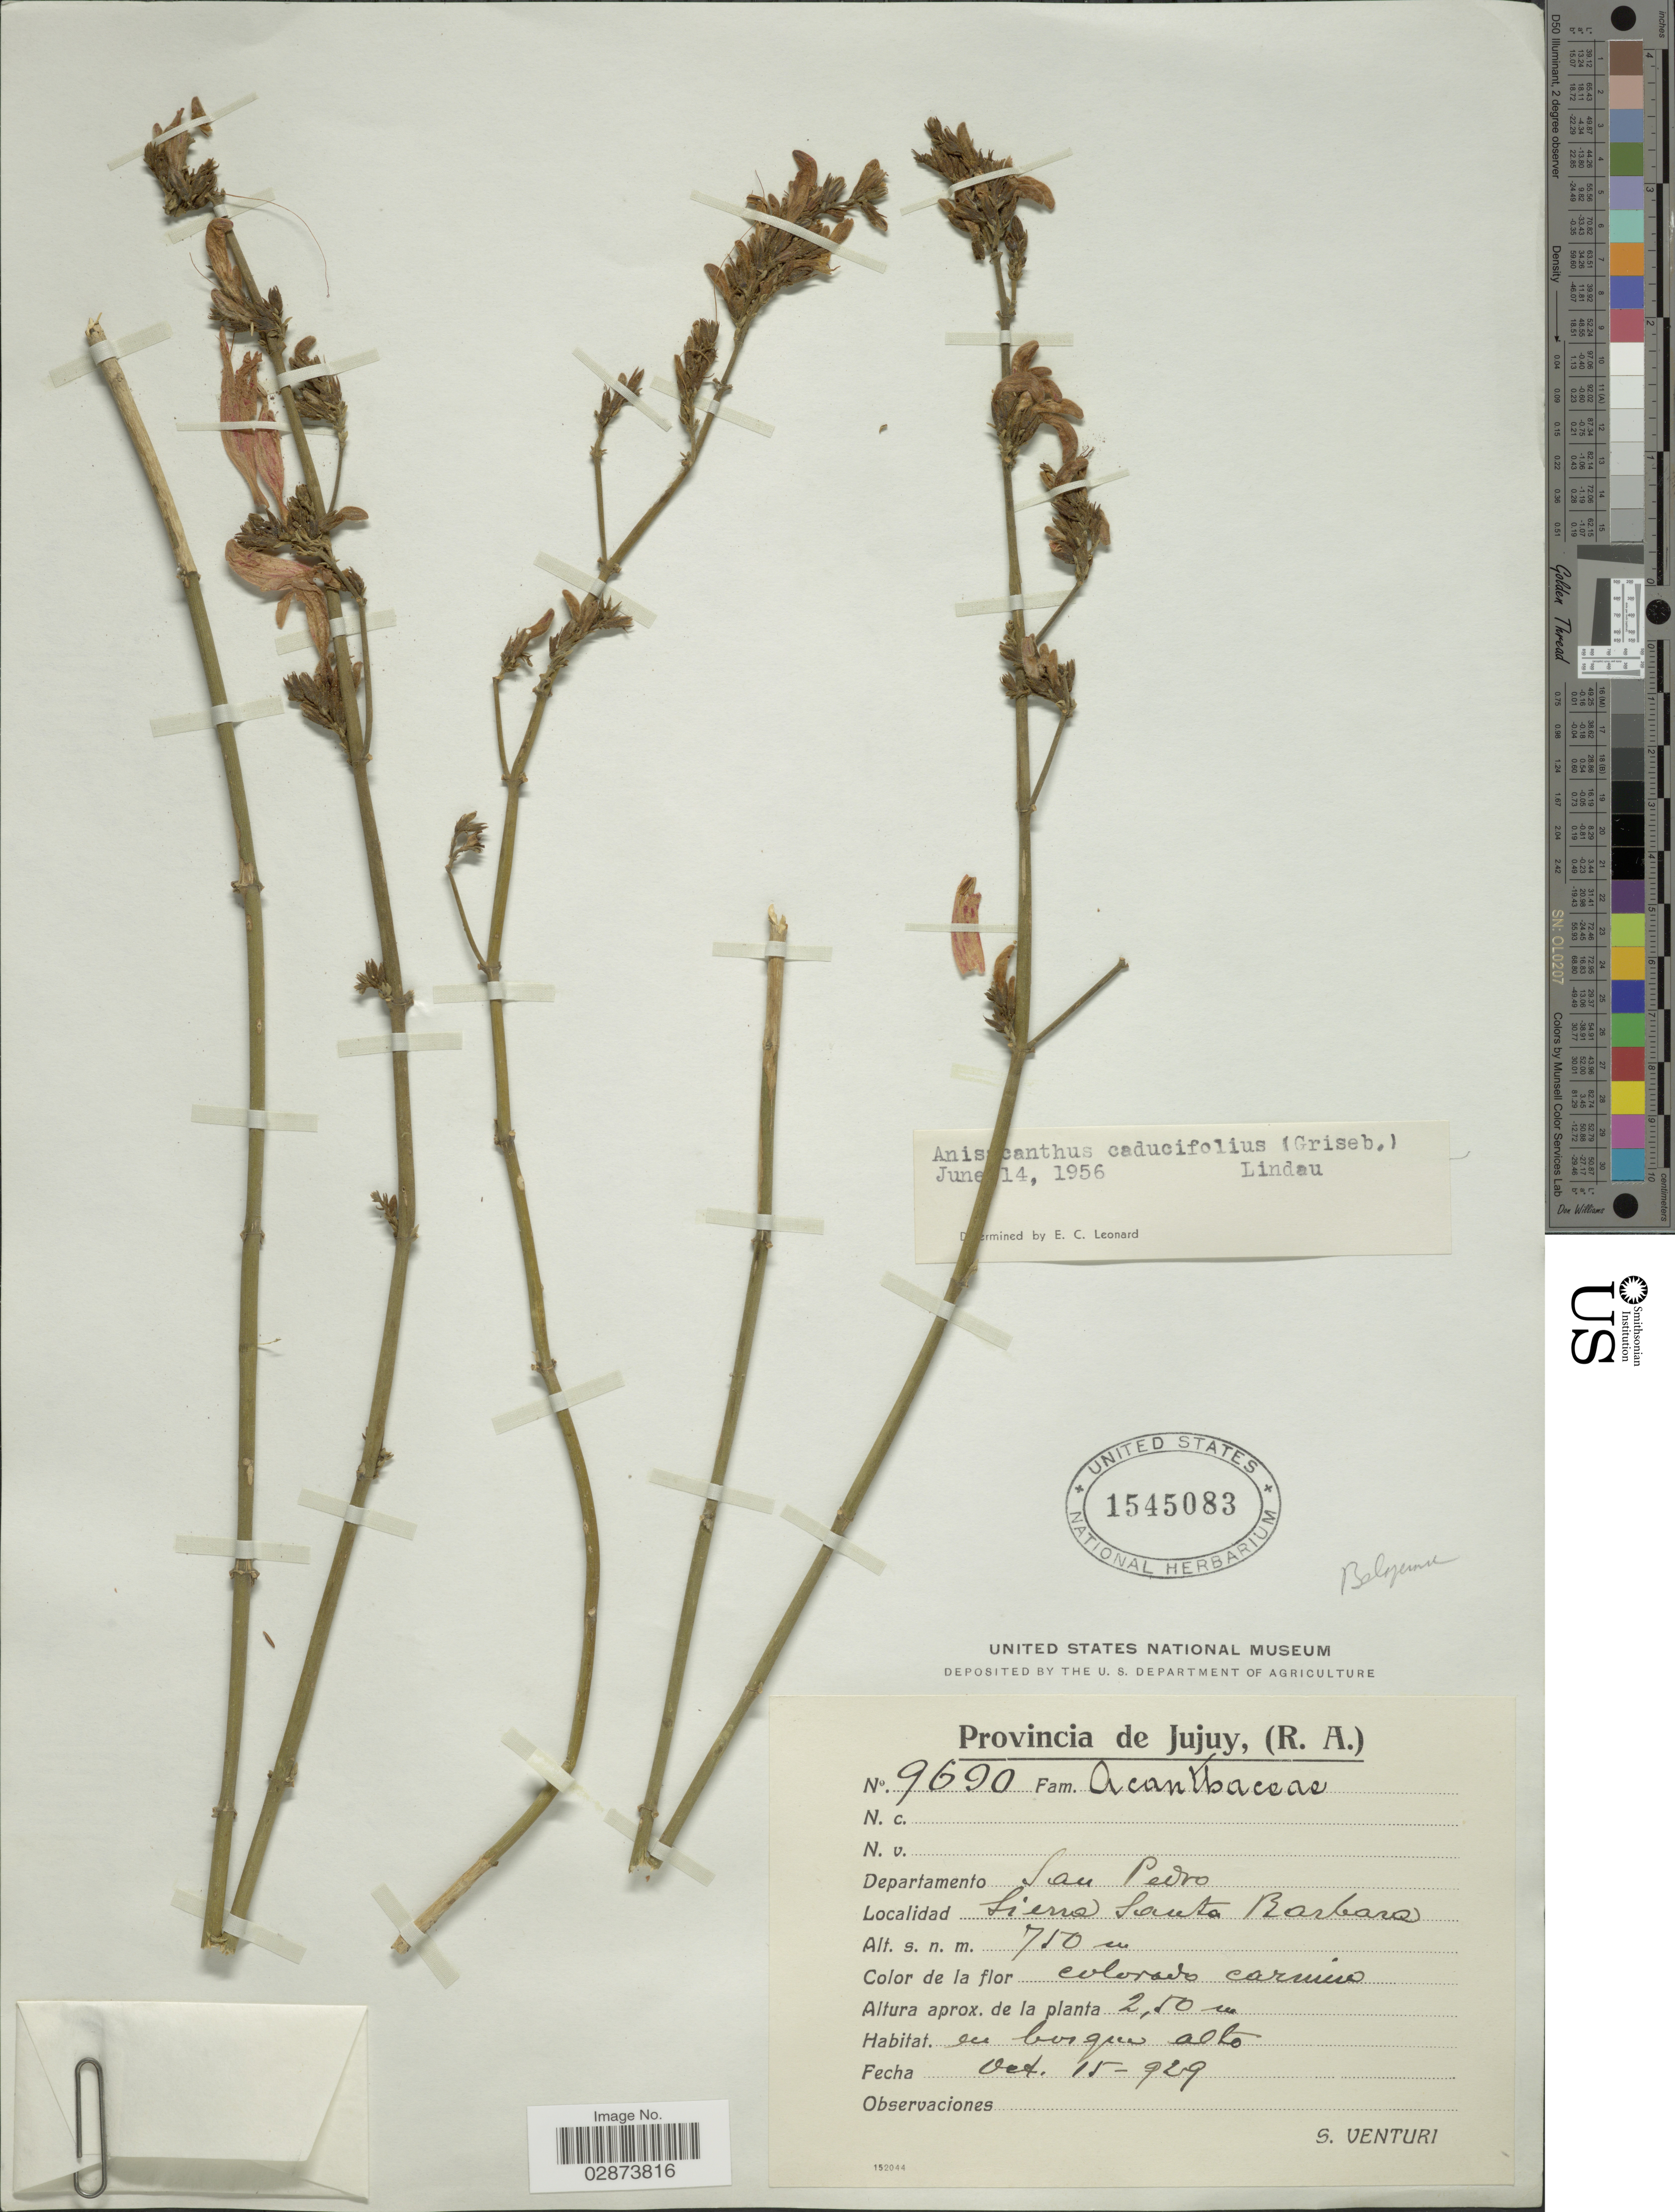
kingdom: Plantae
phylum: Tracheophyta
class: Magnoliopsida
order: Lamiales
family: Acanthaceae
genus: Thyrsacanthus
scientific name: Thyrsacanthus boliviensis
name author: (Nees) A.L.A. Côrtes & Rapini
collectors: S. Venturi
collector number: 9690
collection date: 1929-10-15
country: Argentina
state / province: Jujuy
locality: Departamento San Pedro. Sierra Santa Barbara.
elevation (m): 750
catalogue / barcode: US 1545083